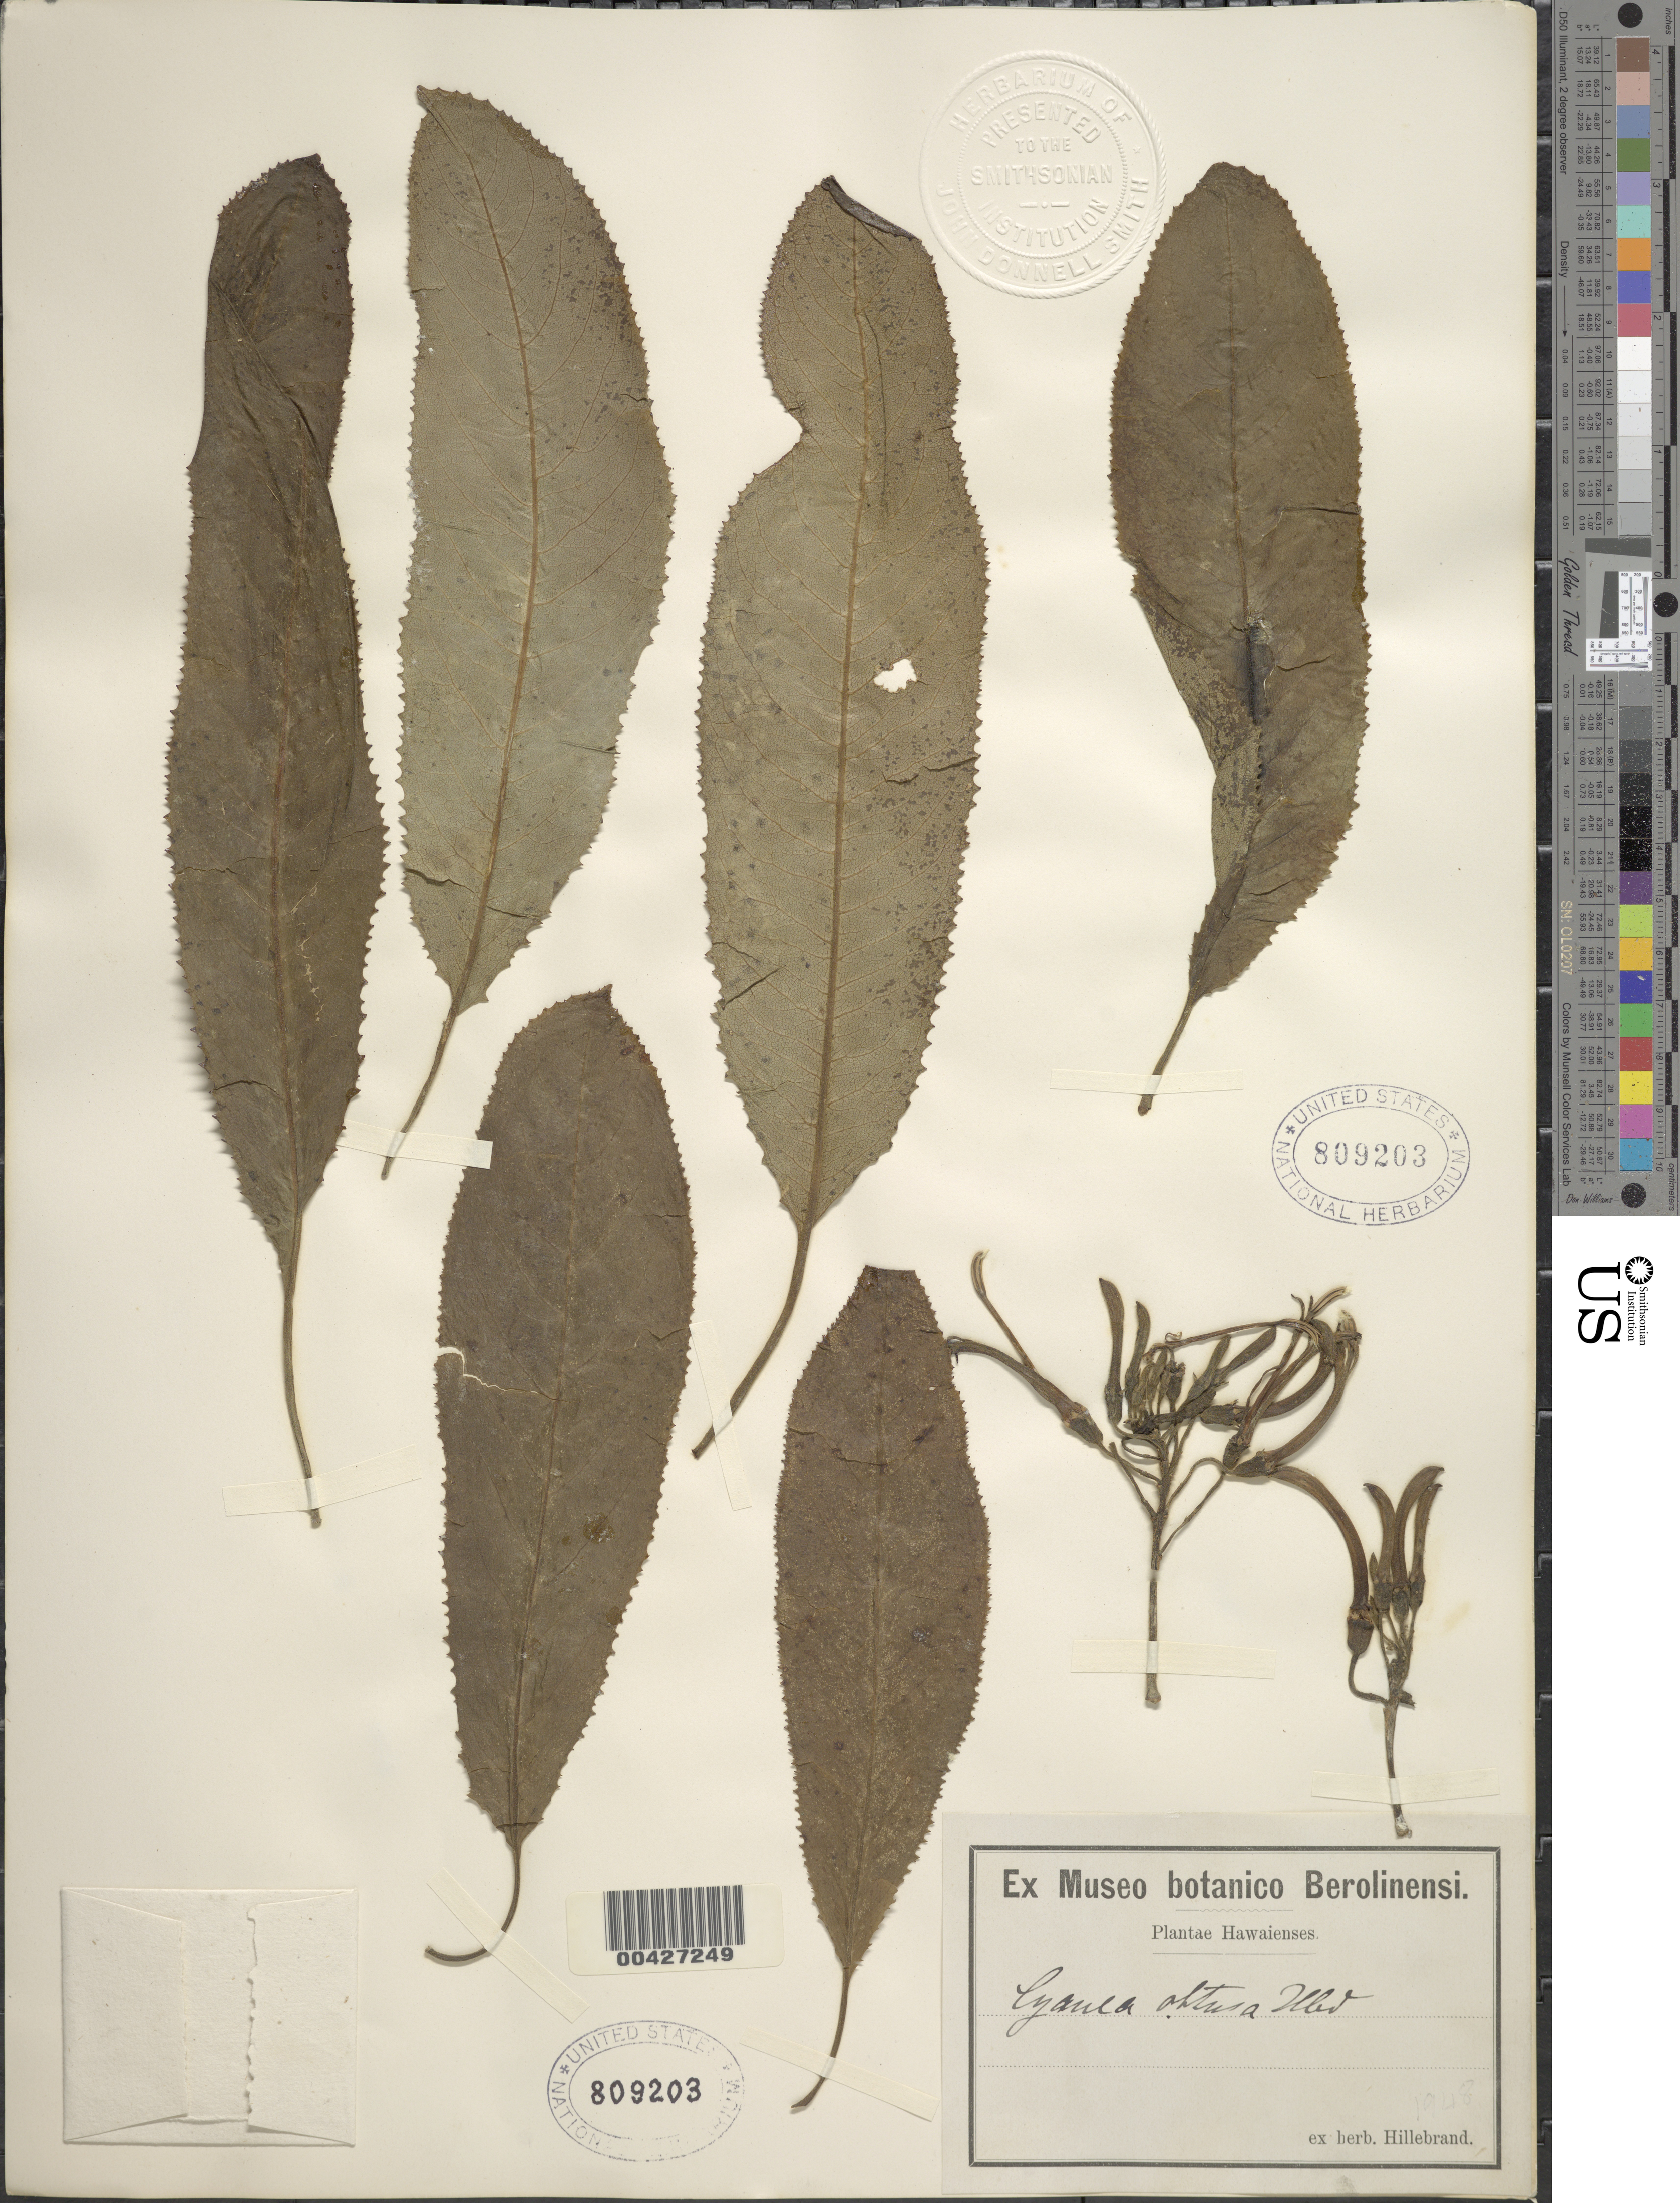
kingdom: Plantae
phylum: Tracheophyta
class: Magnoliopsida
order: Asterales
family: Campanulaceae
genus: Cyanea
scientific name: Cyanea obtusa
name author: (A. Gray) Hillebr.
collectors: W. Hillebrand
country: United States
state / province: Hawaii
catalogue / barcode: US 809203